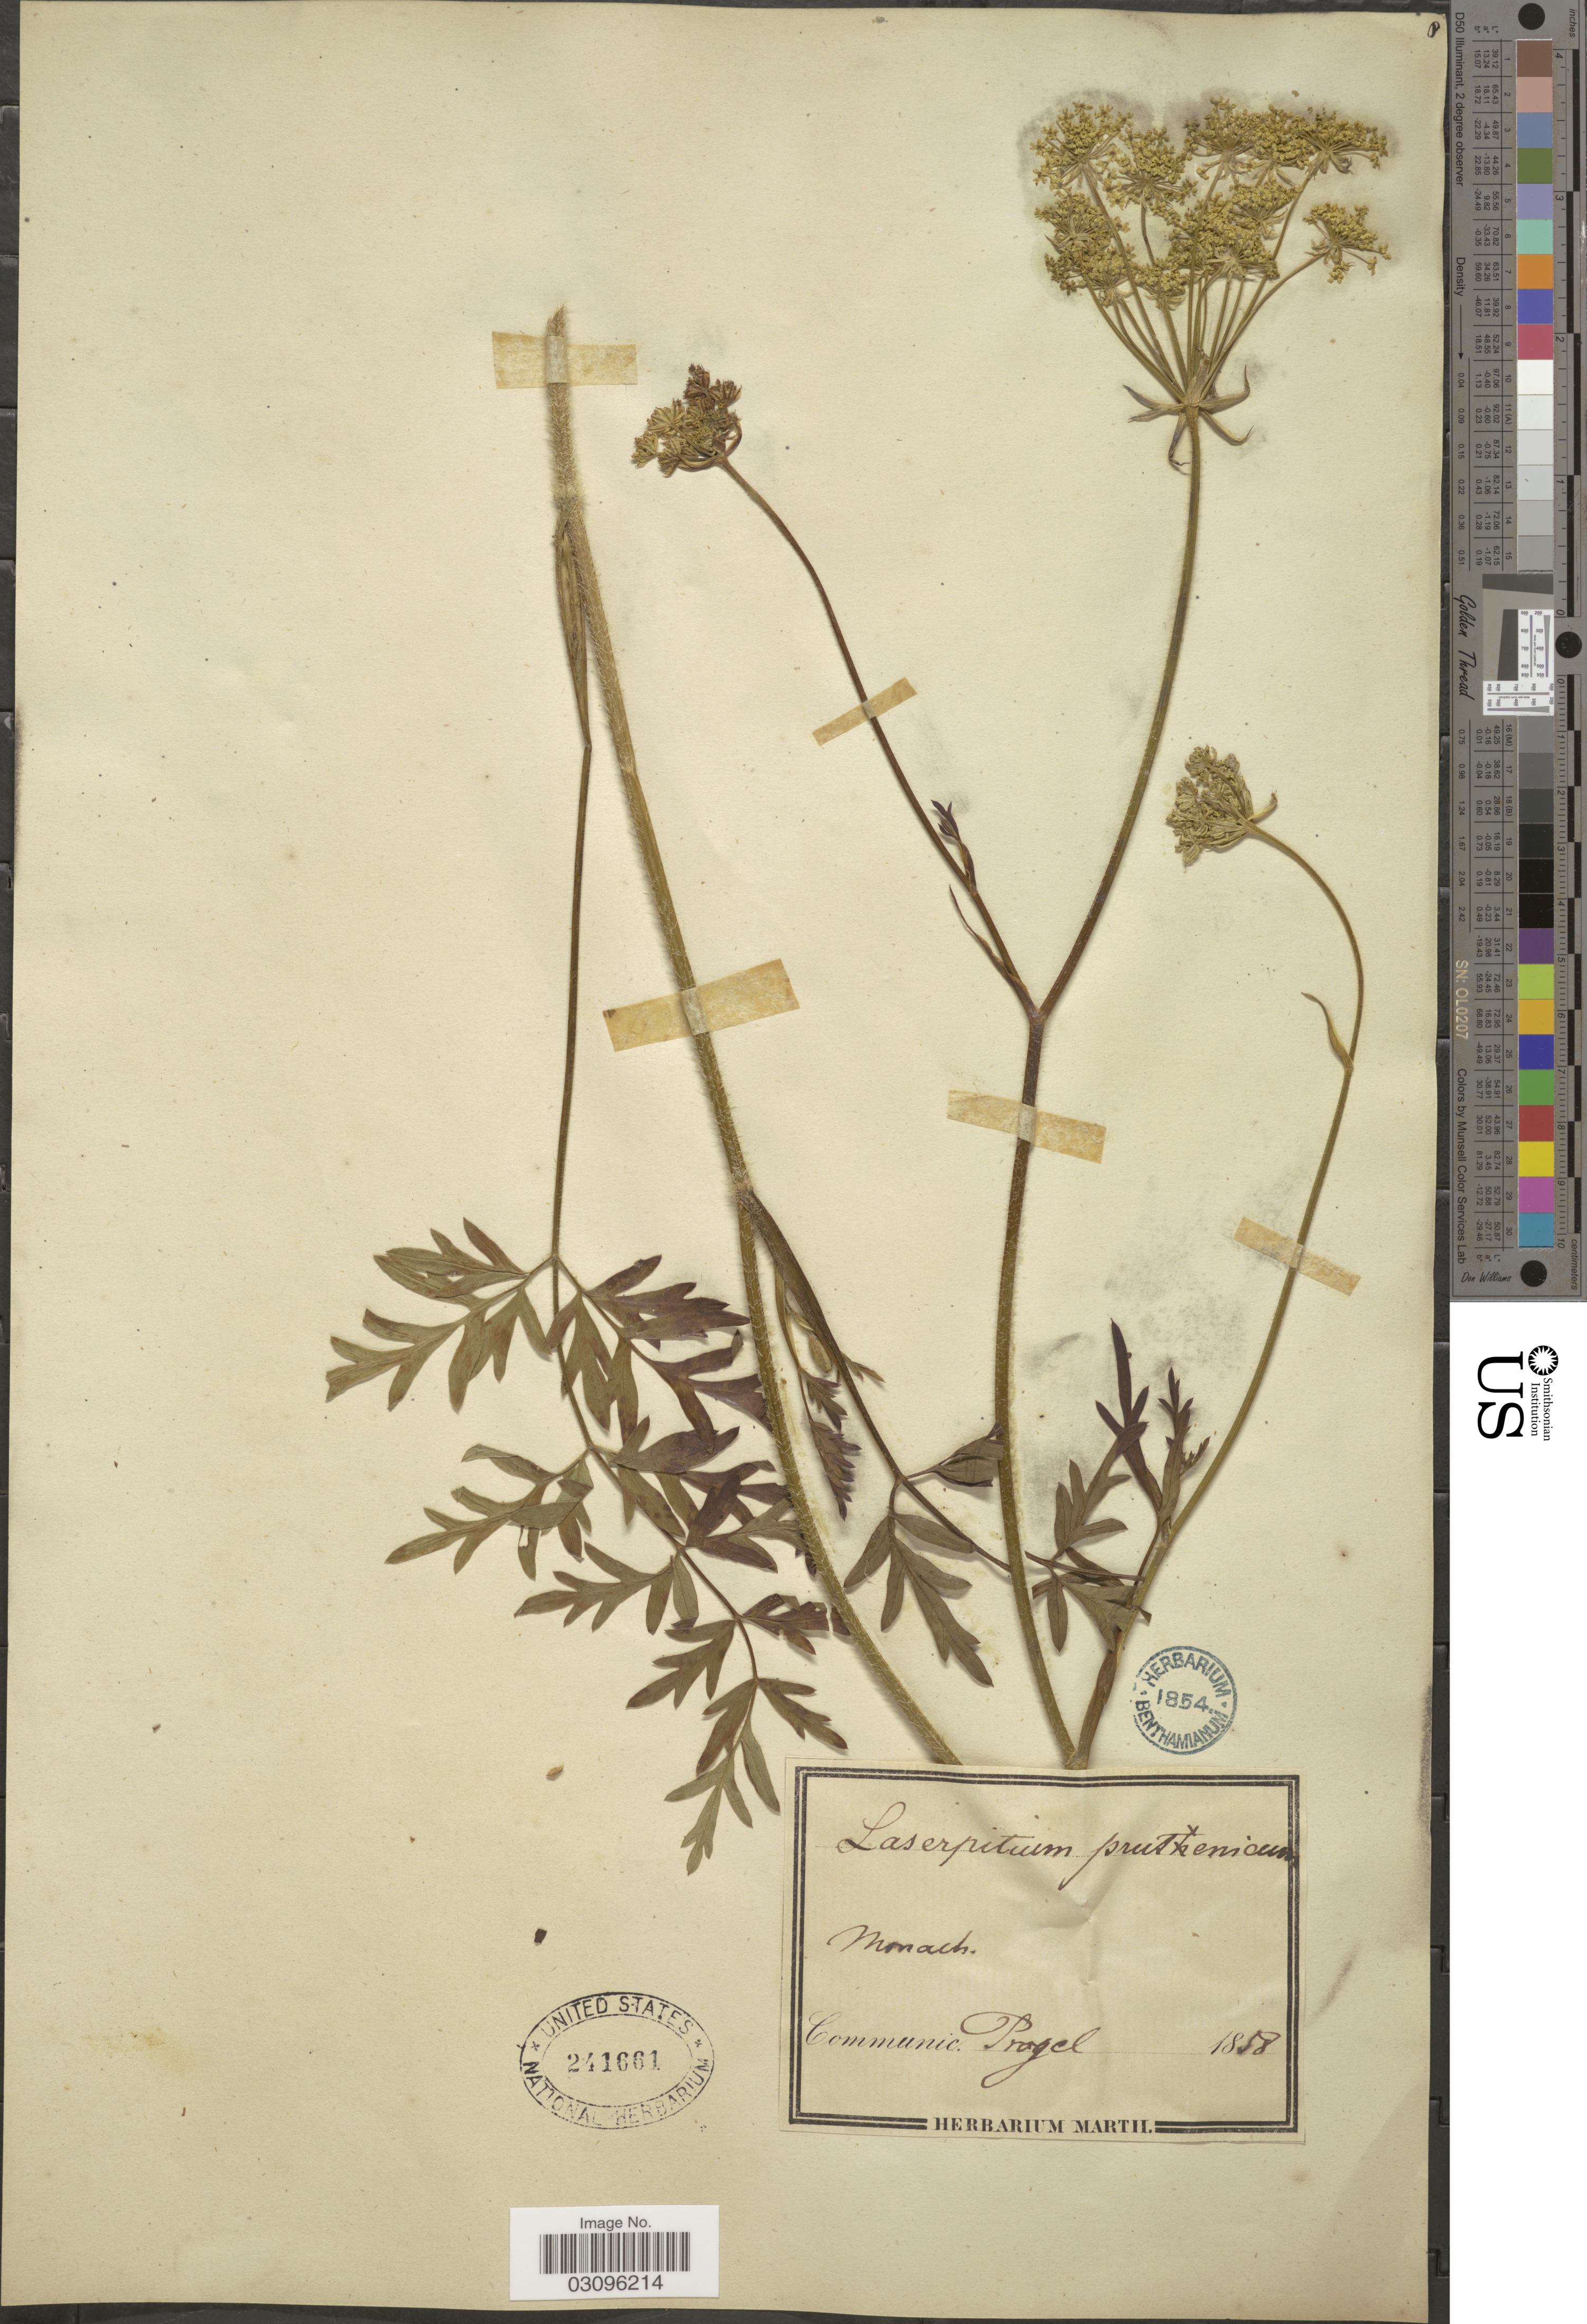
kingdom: Plantae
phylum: Tracheophyta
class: Magnoliopsida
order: Apiales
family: Apiaceae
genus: Laserpitium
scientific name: Laserpitium prutenicum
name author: L.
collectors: -. Monach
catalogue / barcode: US 241661